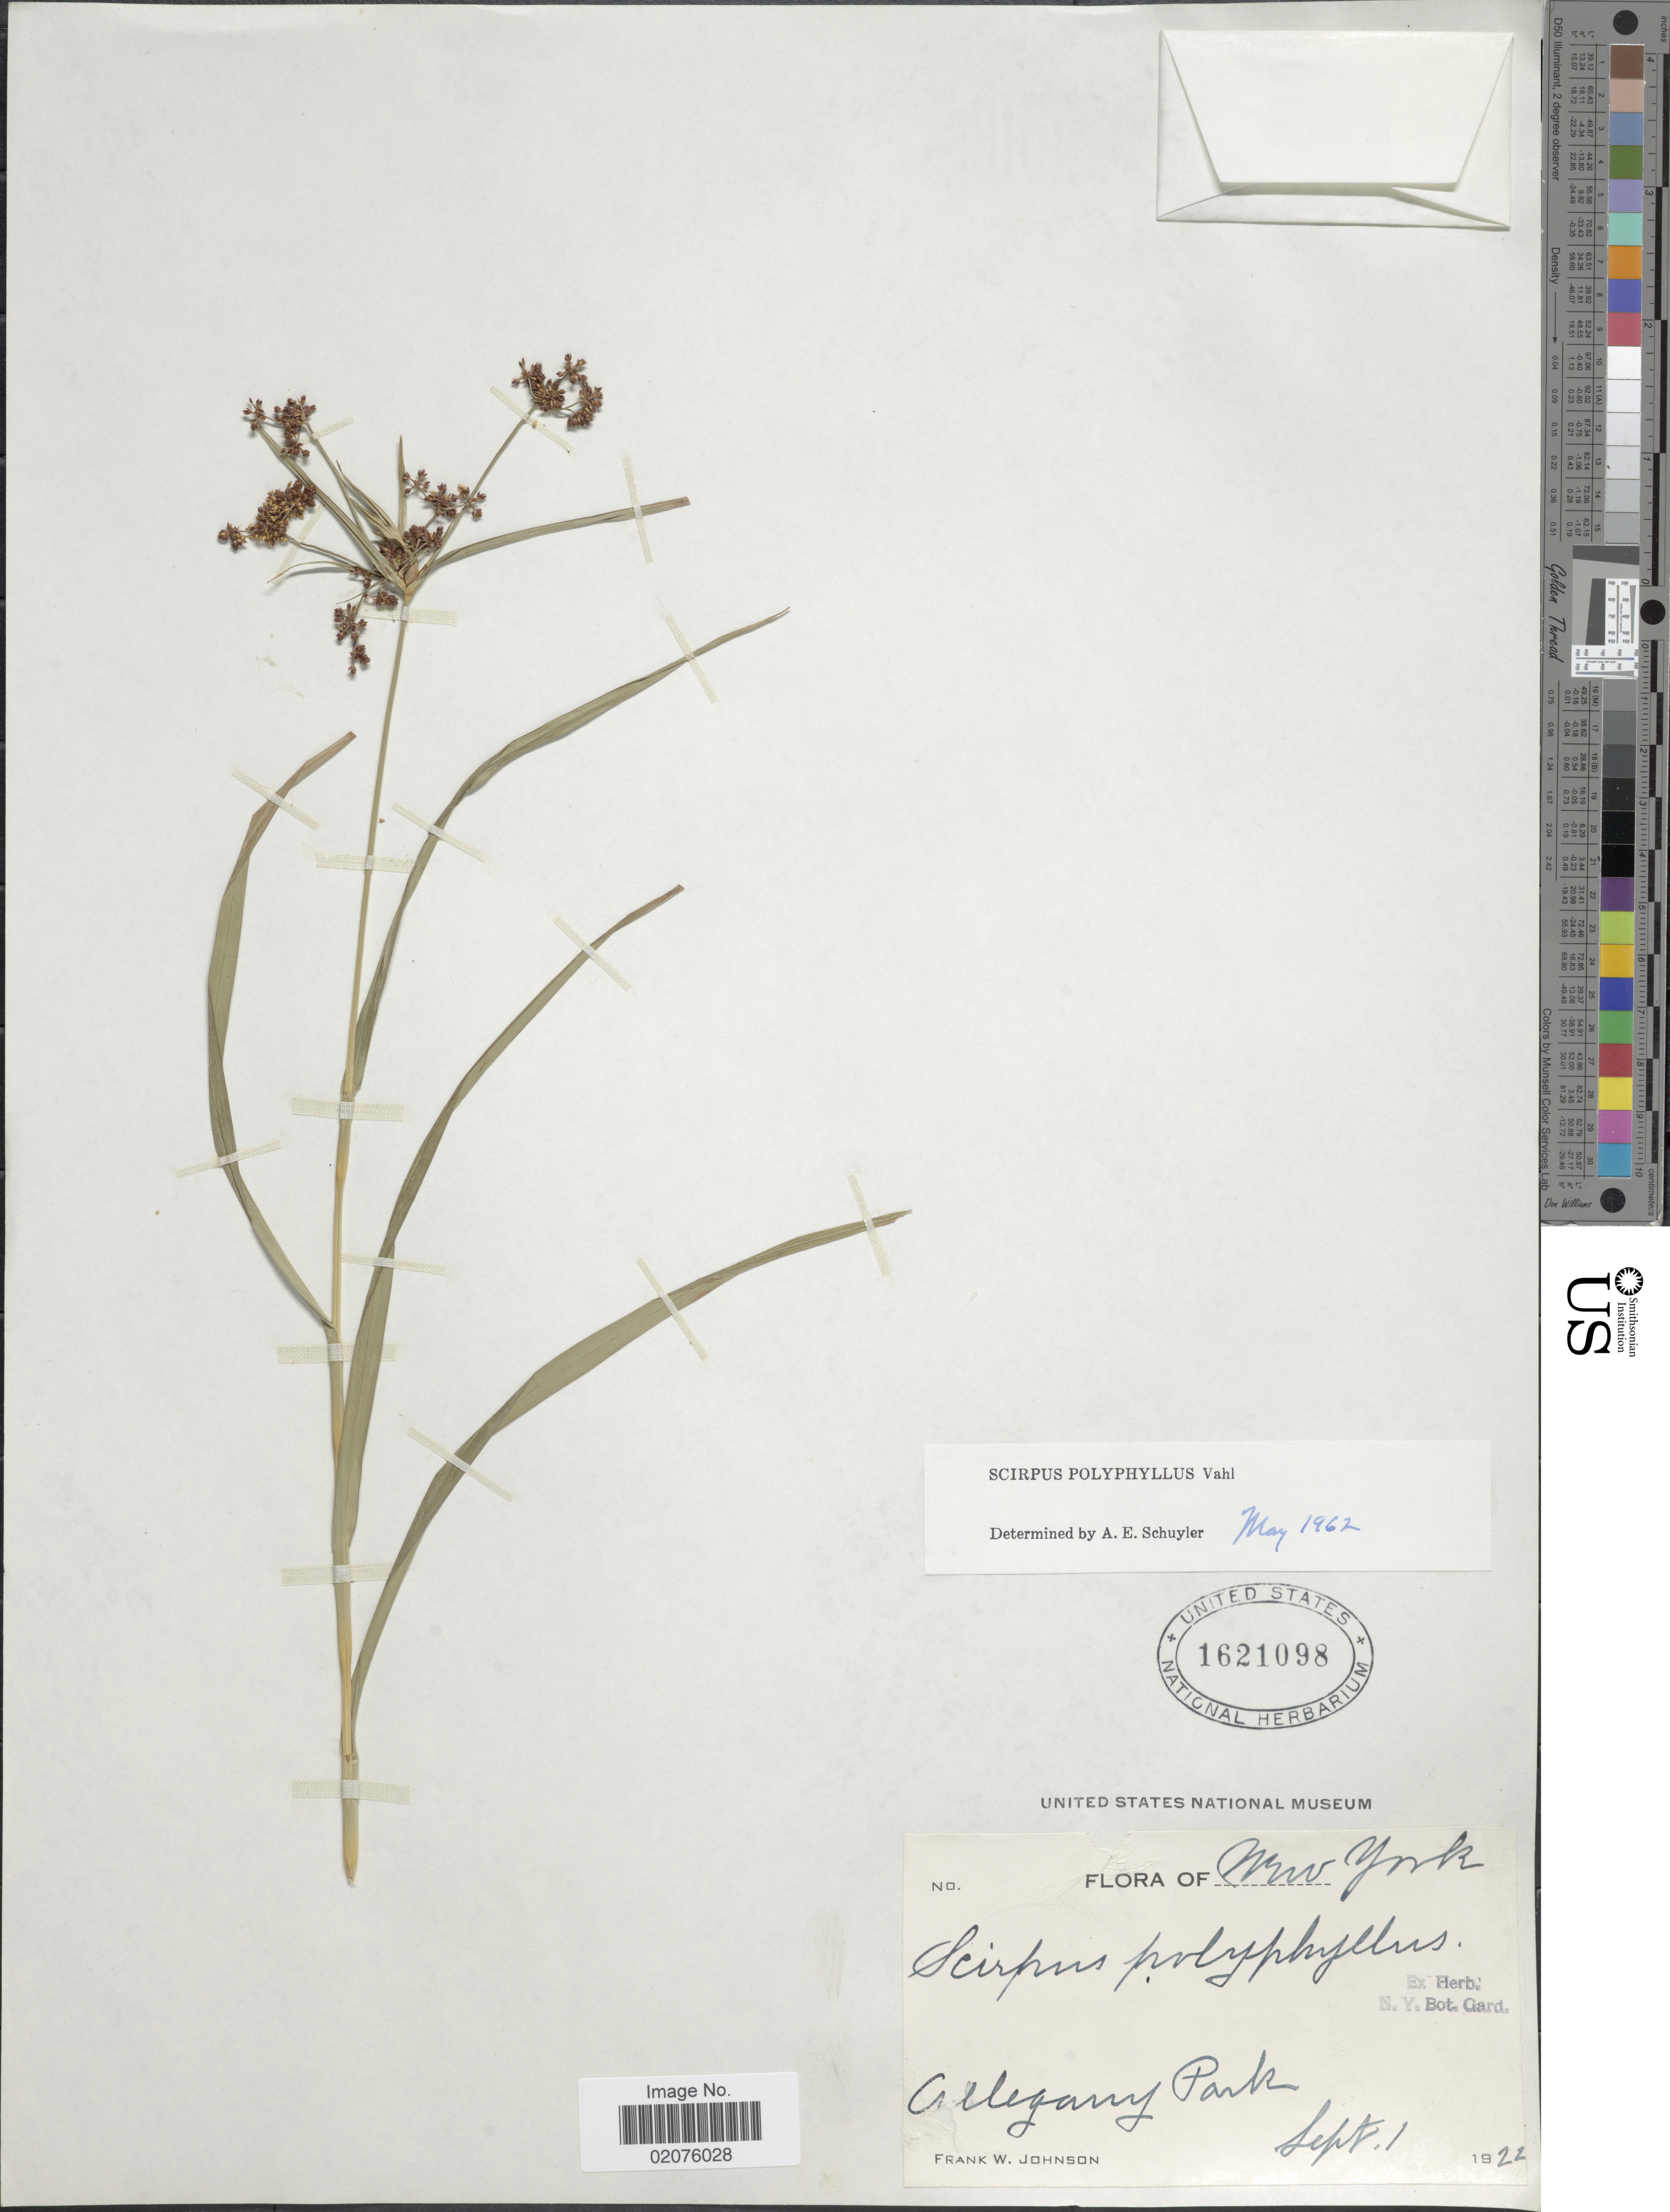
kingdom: Plantae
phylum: Tracheophyta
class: Liliopsida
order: Poales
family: Cyperaceae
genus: Scirpus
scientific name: Scirpus polyphyllus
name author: Vahl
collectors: F. W. Johnson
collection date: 1922-09-01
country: United States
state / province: New York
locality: Allegany Park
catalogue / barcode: US 1621098